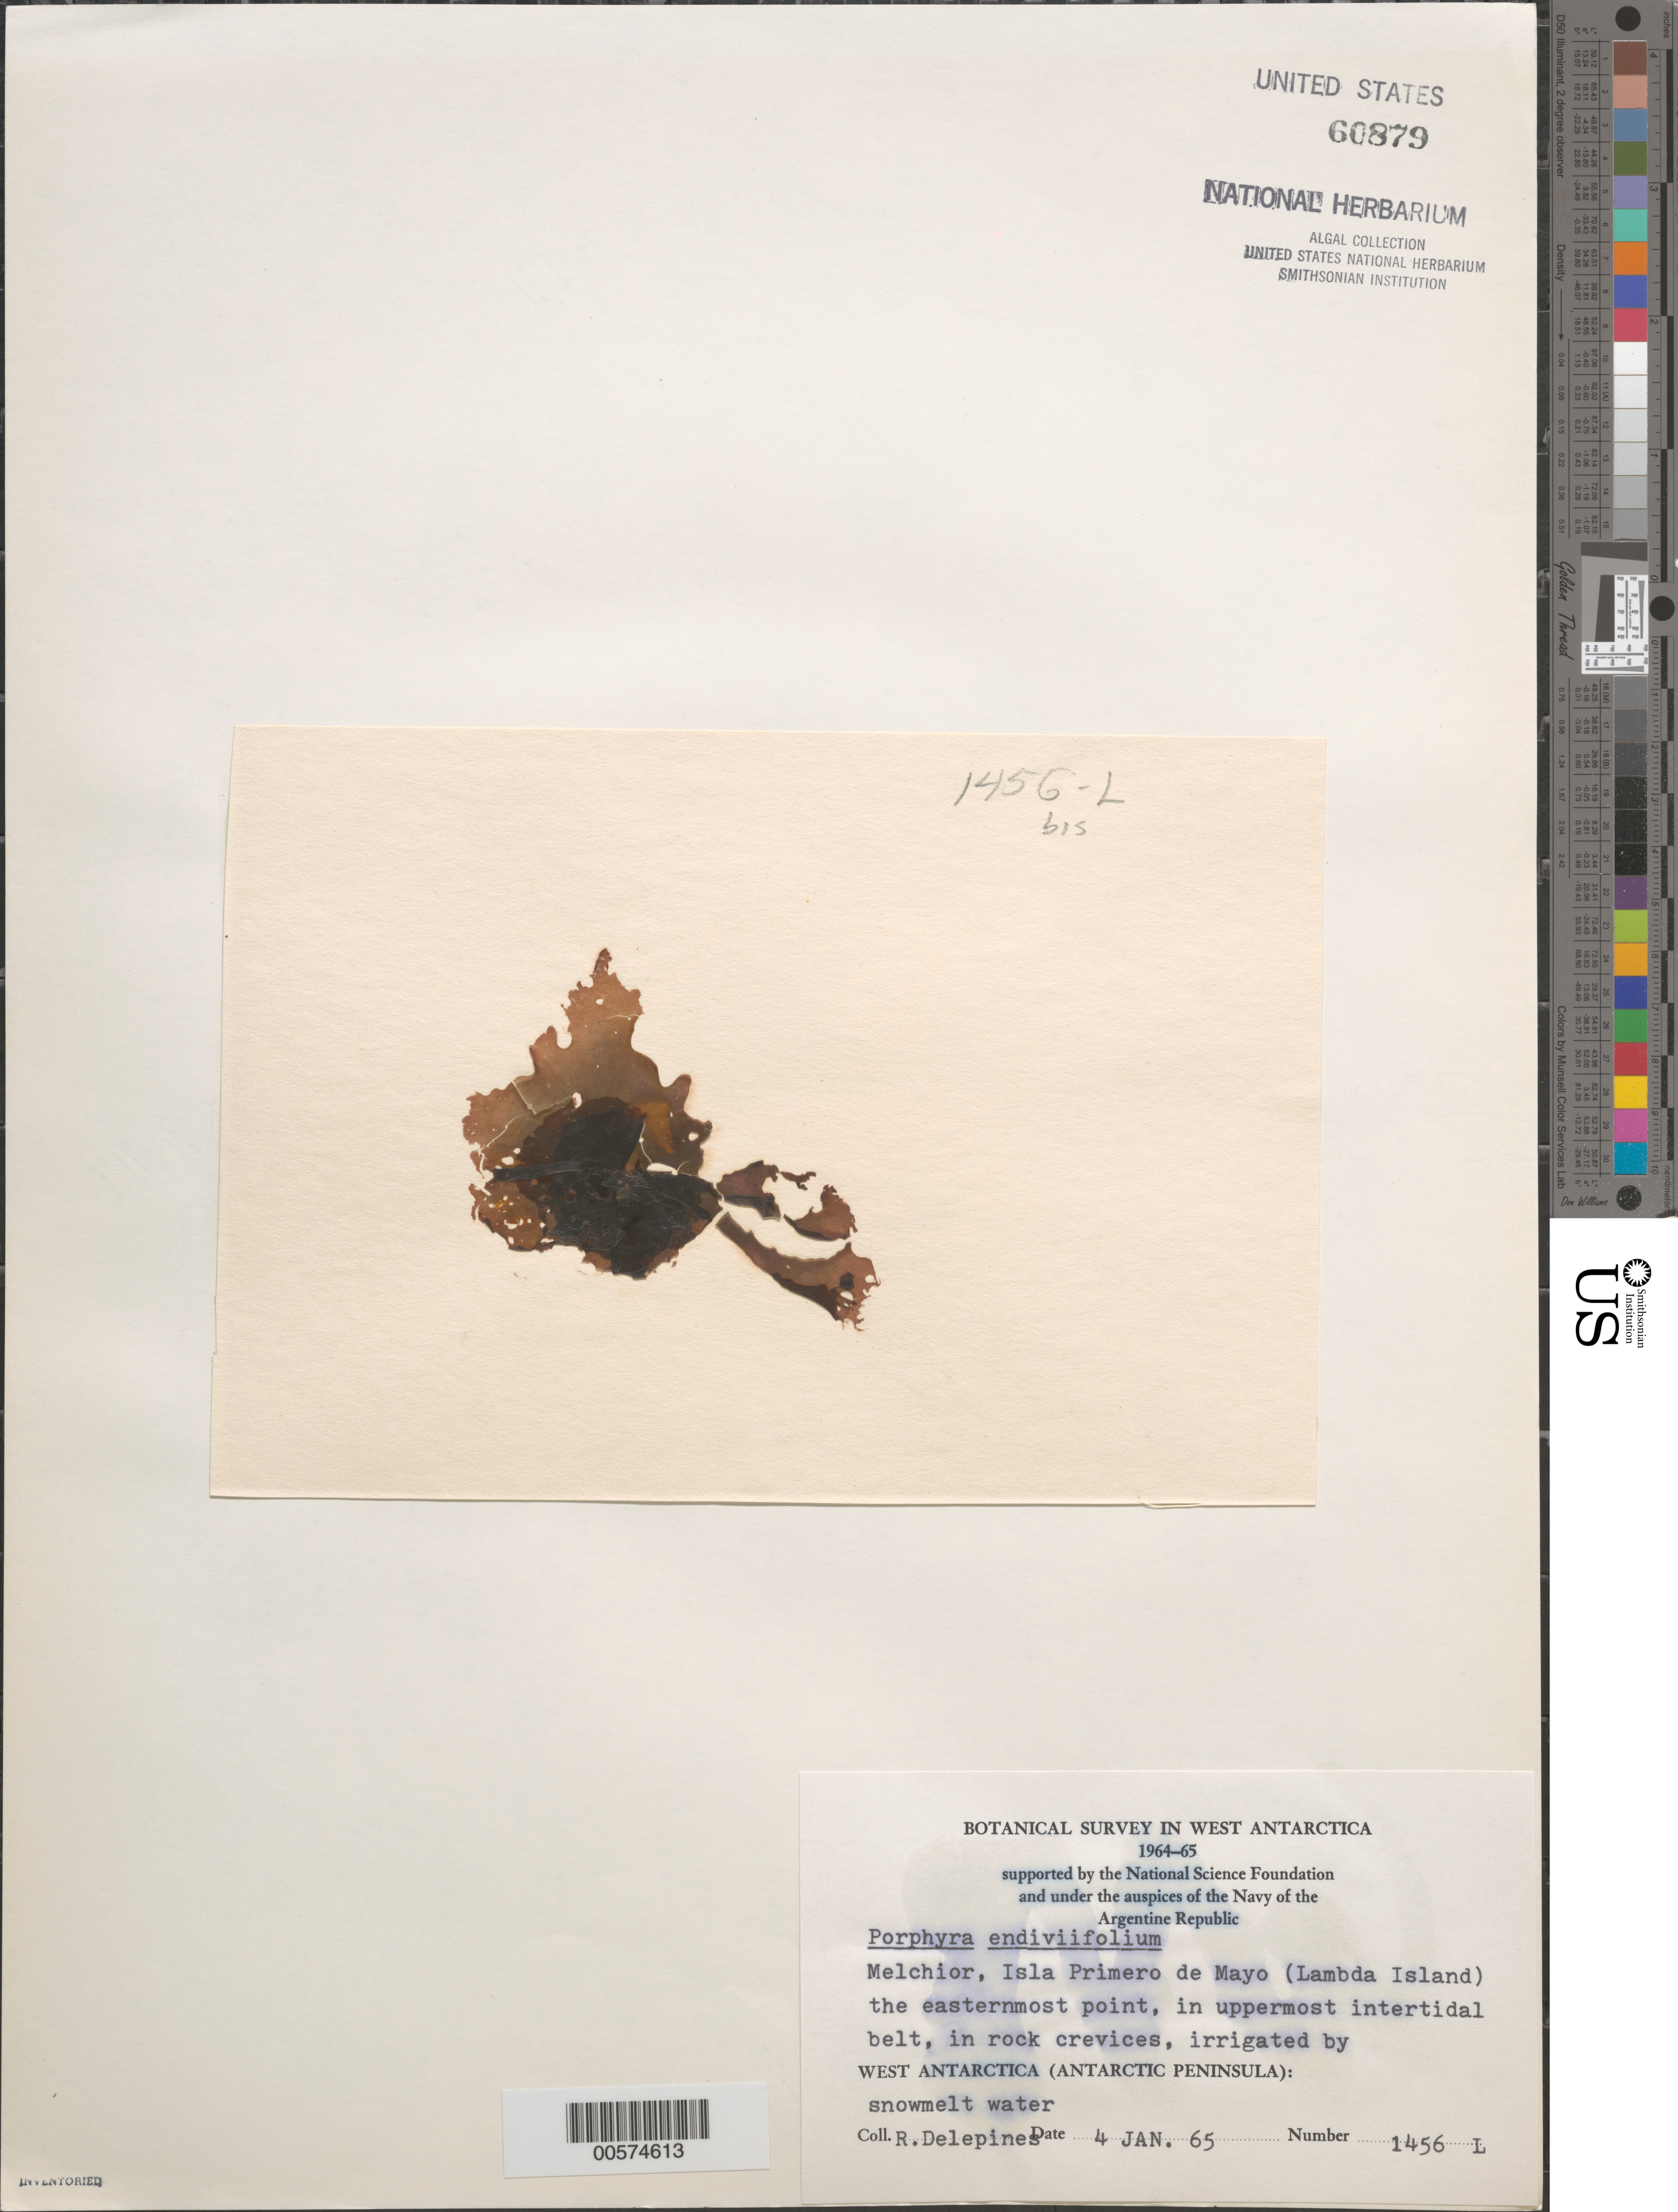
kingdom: Plantae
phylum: Rhodophyta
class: Bangiophyceae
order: Bangiales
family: Bangiaceae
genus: Pyropia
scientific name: Pyropia endiviifolia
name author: (A. Gepp & E. Gepp) H. G. Choi & M.S. Hwang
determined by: Algae name updating Project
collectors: R. Delépine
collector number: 1456l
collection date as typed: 04 Jan 1965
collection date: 1965-01-04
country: Antarctica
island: Lambda Island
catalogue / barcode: US 60879